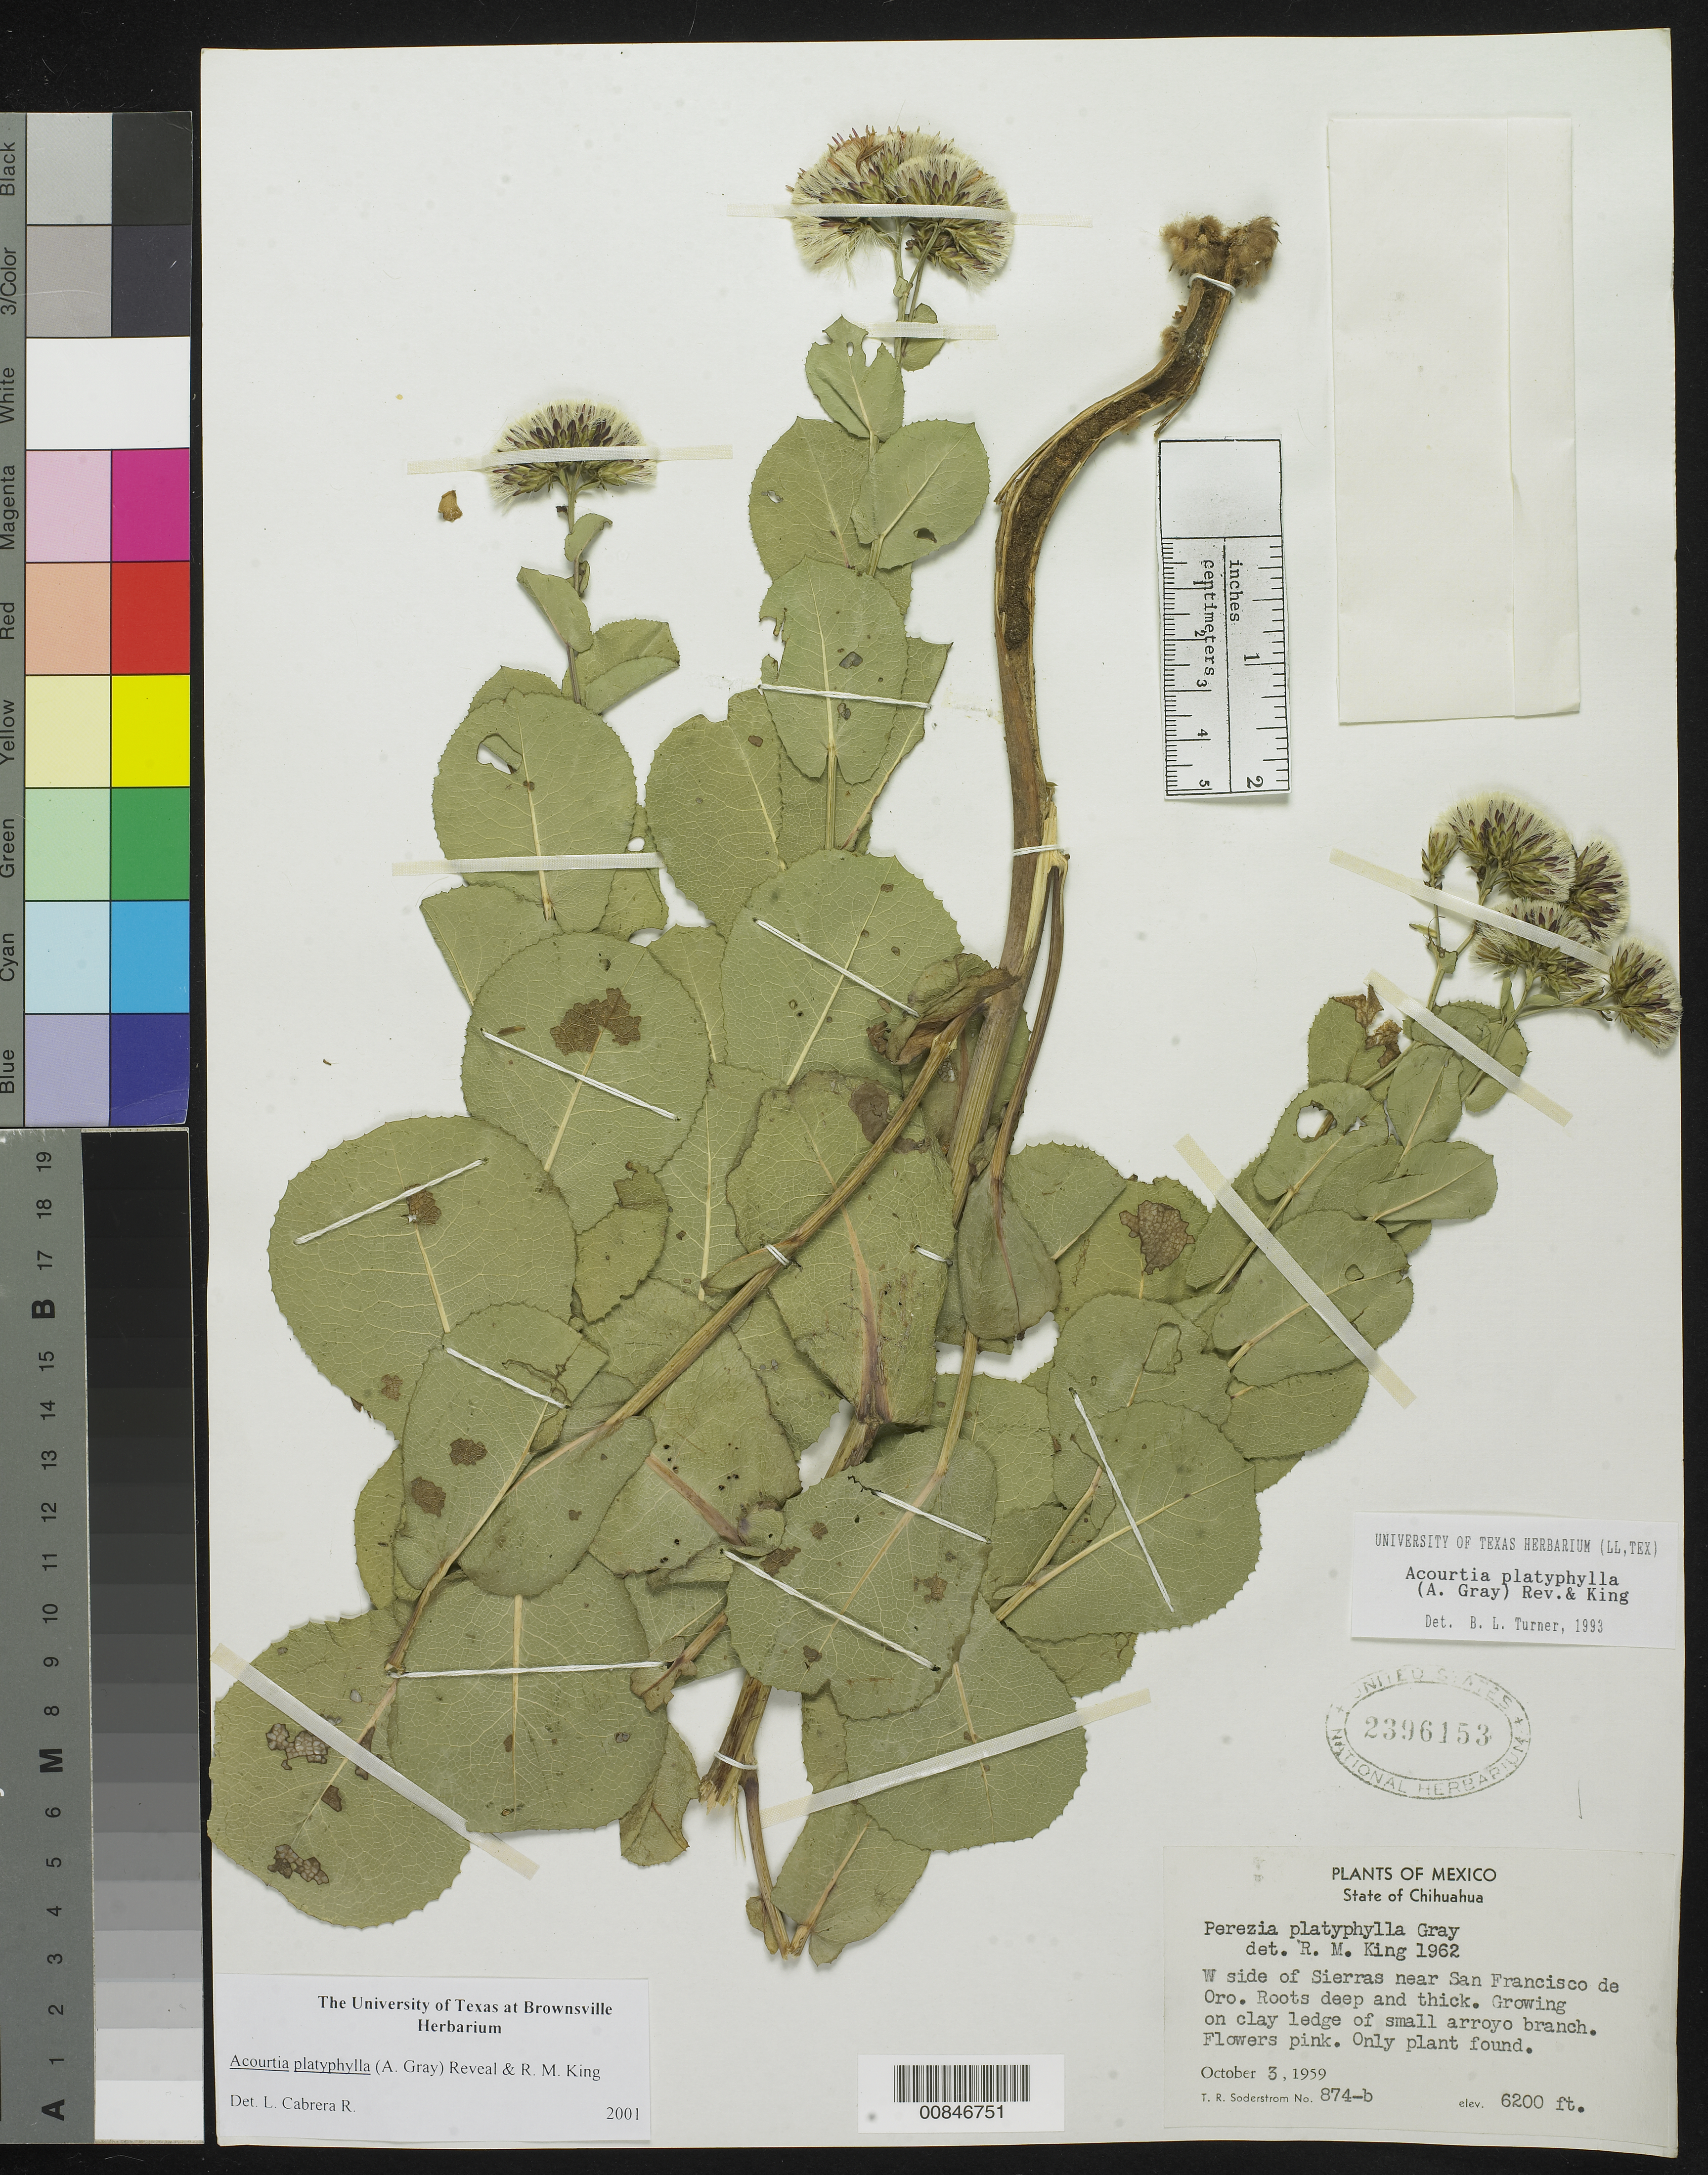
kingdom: Plantae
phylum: Tracheophyta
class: Magnoliopsida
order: Asterales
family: Asteraceae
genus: Acourtia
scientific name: Acourtia platyphylla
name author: (A. Gray) Reveal & R.M. King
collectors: T. R. Soderstrom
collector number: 874b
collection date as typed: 03 Oct 1959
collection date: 1959-10-03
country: Mexico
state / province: Chihuahua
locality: W side of Sierras near San Francisco del Oro.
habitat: Growing on clay ledge of small arroyo branch.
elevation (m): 1890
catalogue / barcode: US 2396153